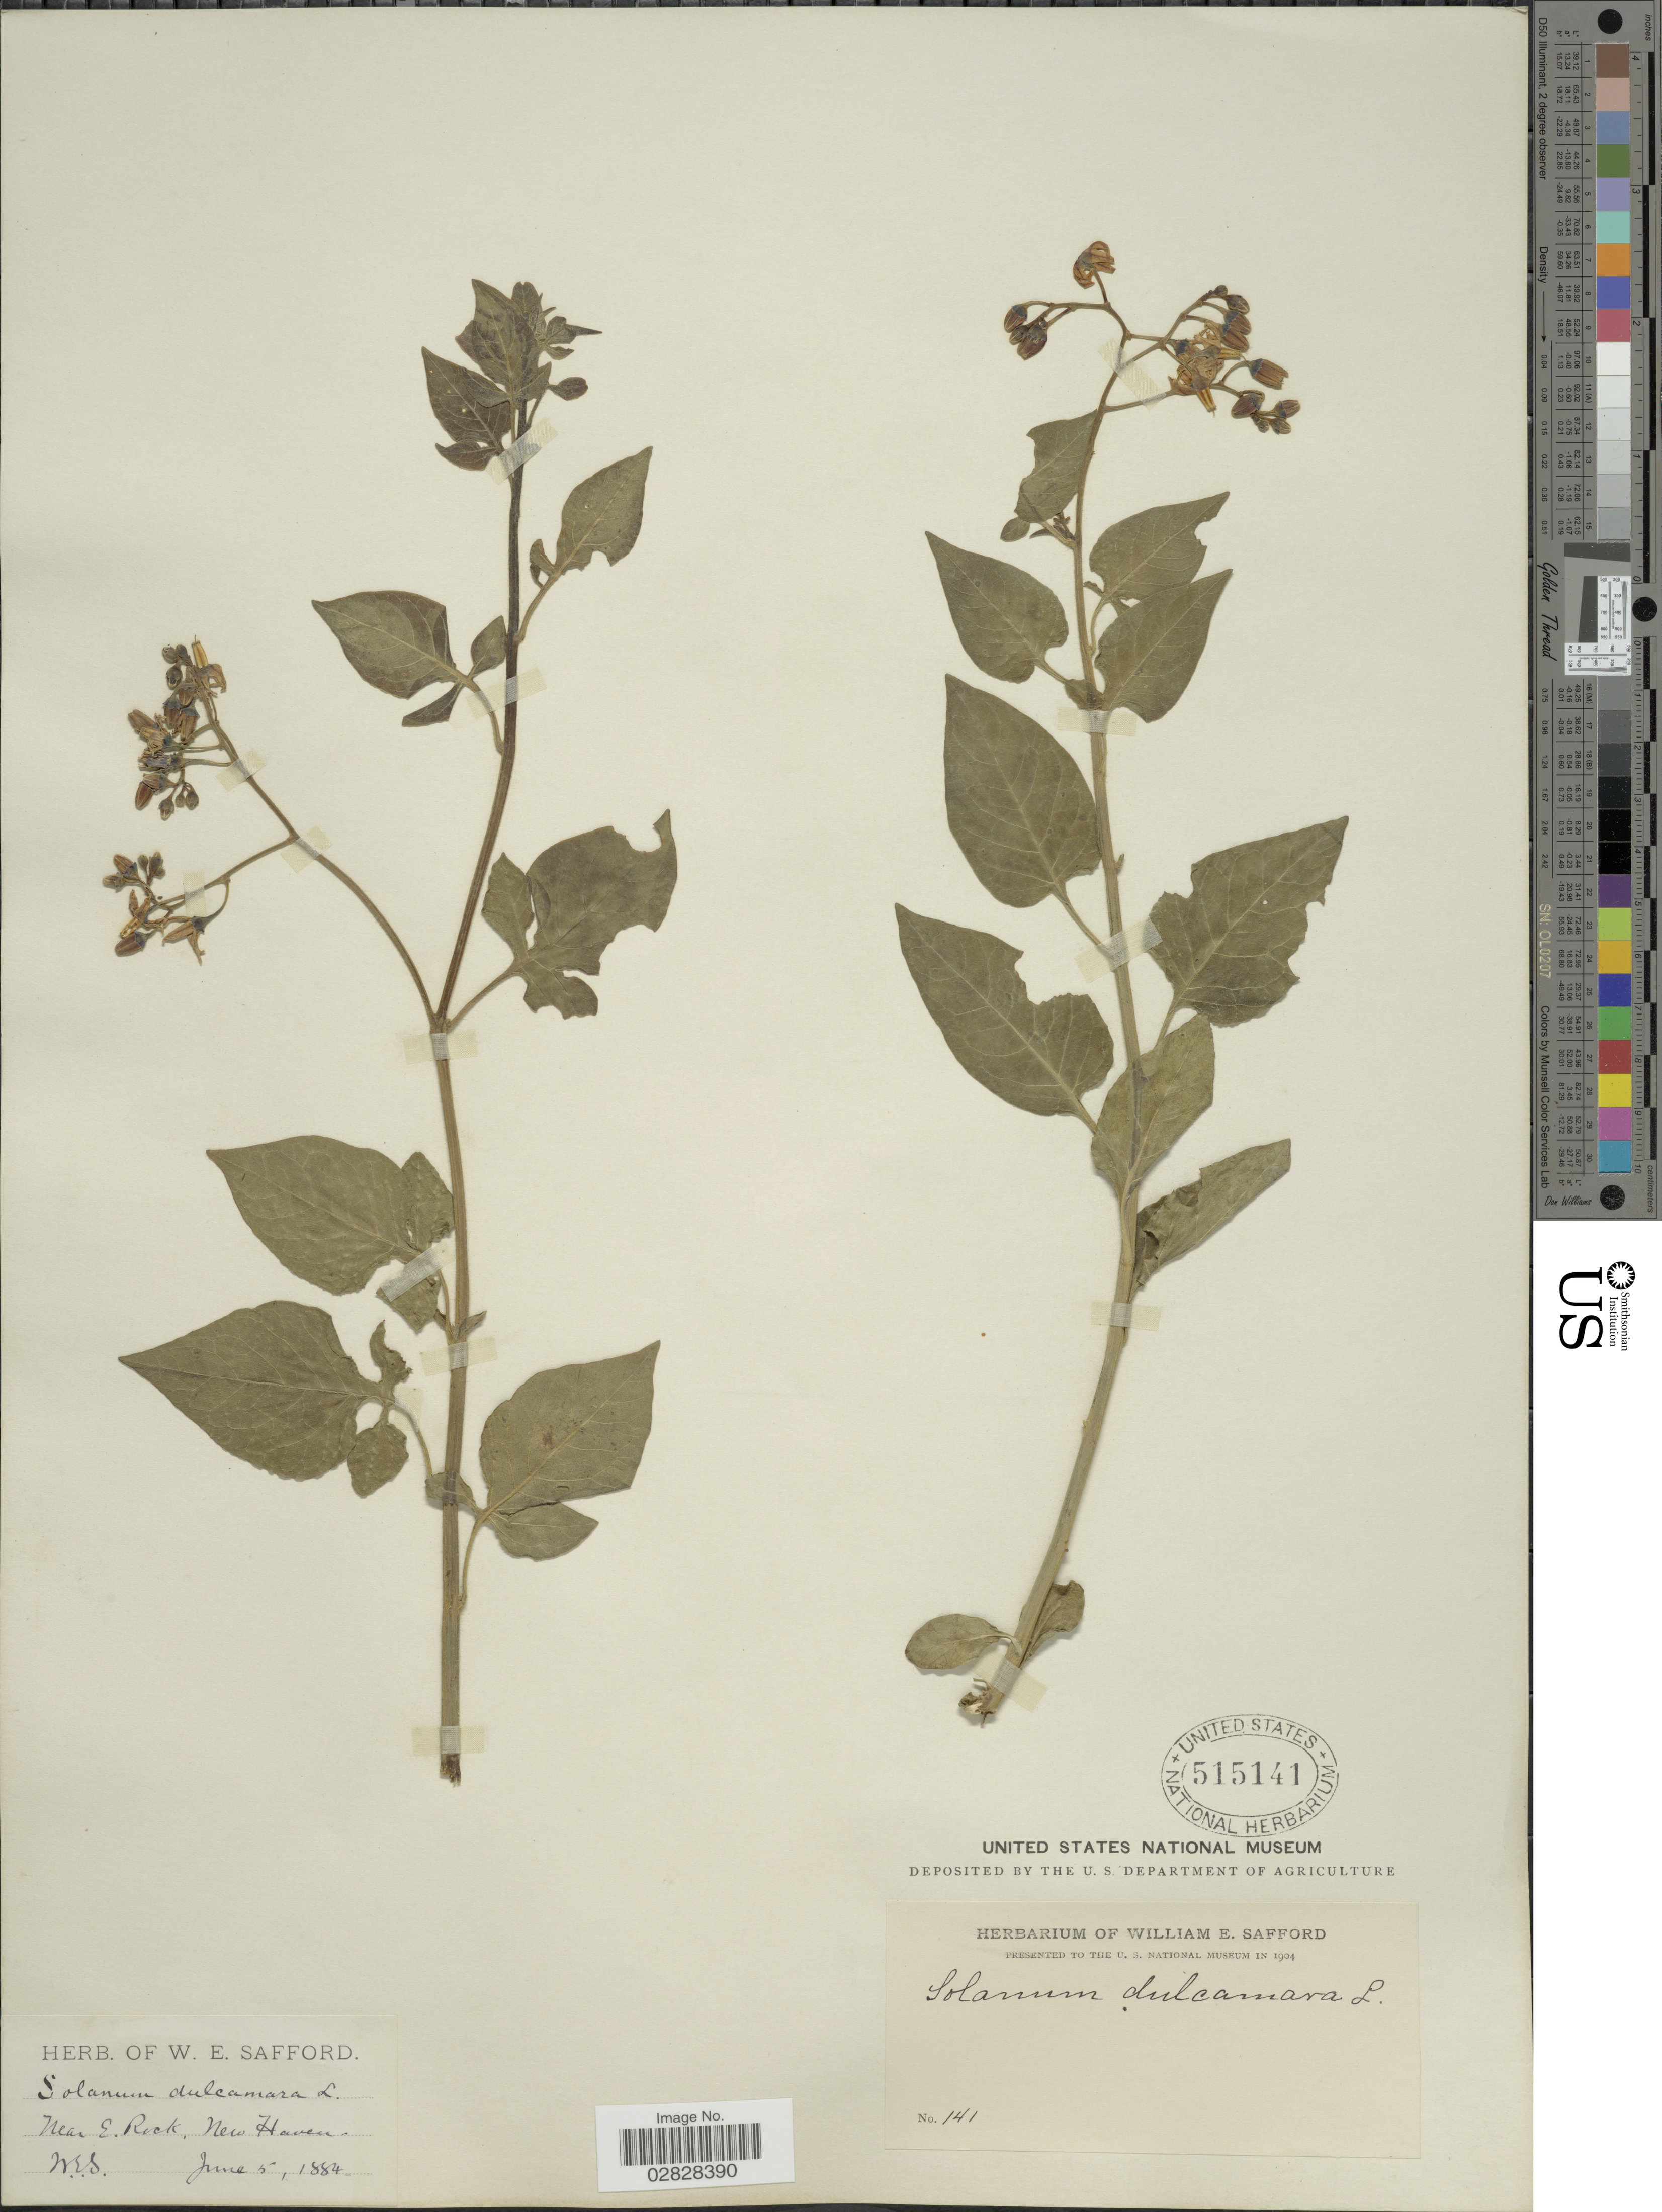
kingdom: Plantae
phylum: Tracheophyta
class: Magnoliopsida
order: Solanales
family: Solanaceae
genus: Solanum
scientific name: Solanum dulcamara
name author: L.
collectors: W. E. Safford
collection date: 1884-06-05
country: United States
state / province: Connecticut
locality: Near E. Rock, New Haven.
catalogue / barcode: US 515141